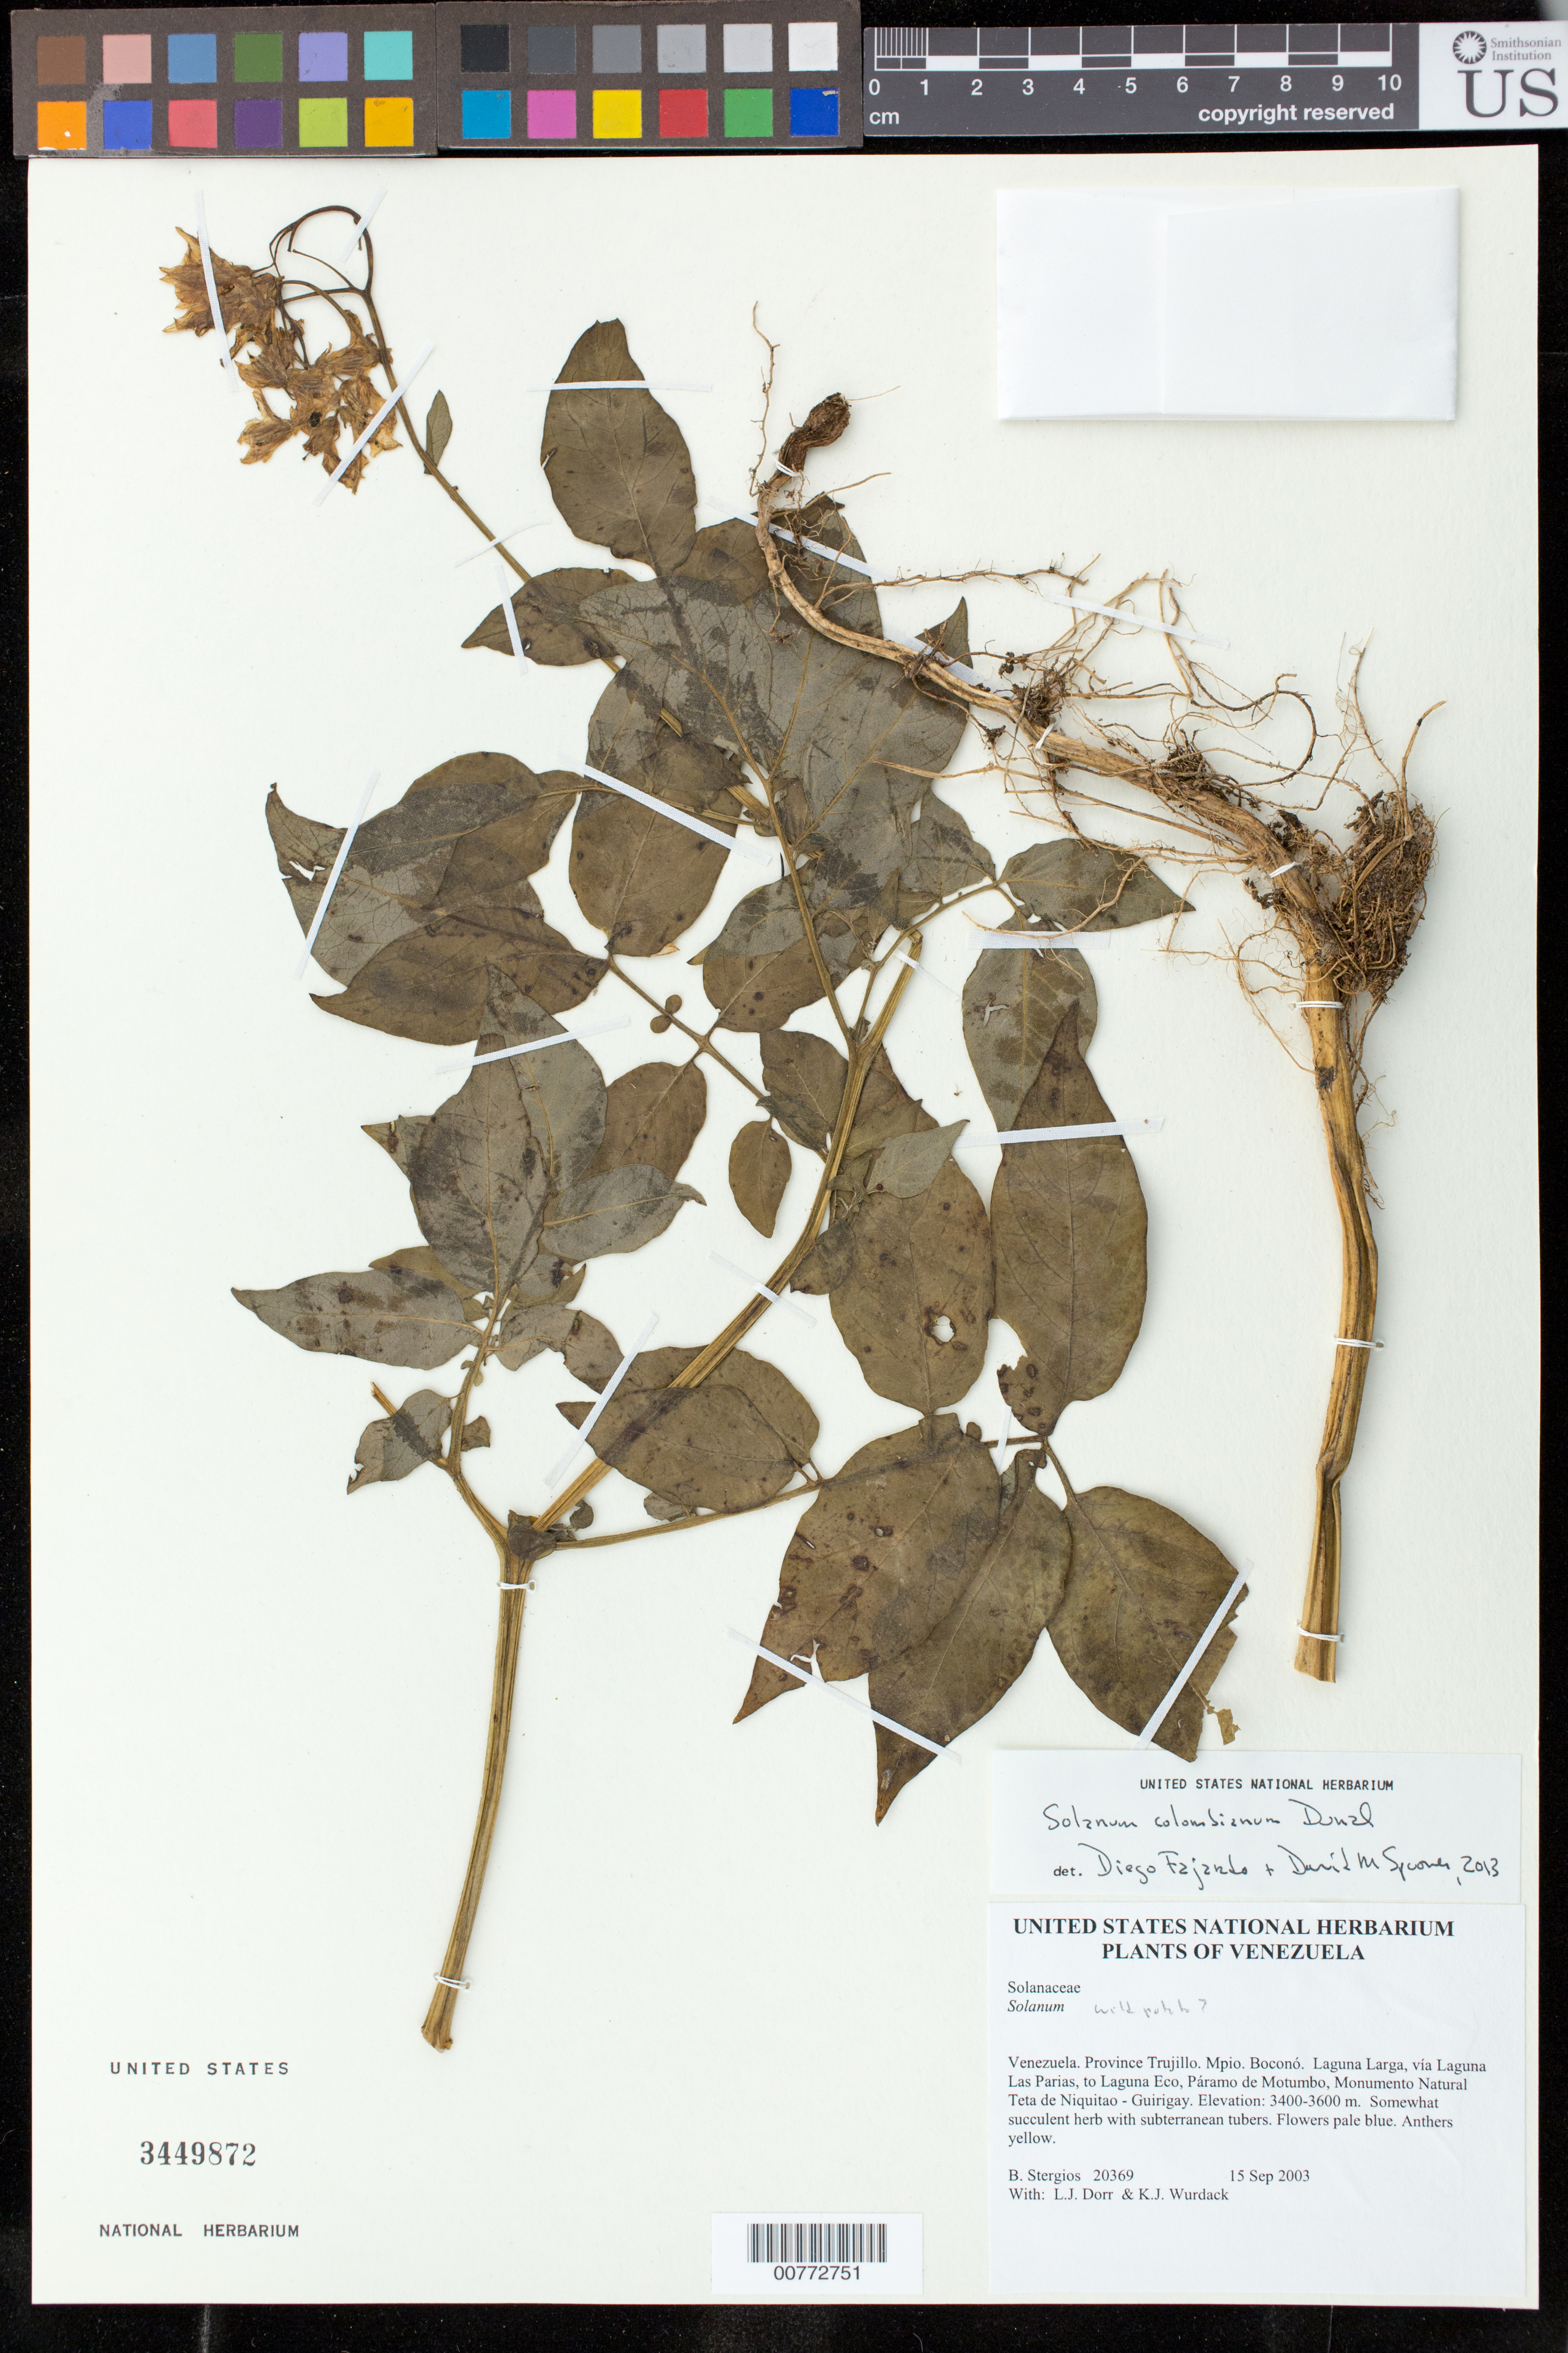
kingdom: Plantae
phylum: Tracheophyta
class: Magnoliopsida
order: Solanales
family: Solanaceae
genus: Solanum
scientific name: Solanum colombianum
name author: Dunal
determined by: Fajardo, Diego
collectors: B. G. Stergios, L. J. Dorr & K. Wurdack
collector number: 20369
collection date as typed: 15 Sep 2003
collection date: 2003-09-15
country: Venezuela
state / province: Trujillo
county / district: Boconó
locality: Laguna Larga, vía Laguna Las Parias, to Laguna Eco, Páramo de Motumbo, Monumento Natural Teta de Niquitao - Guirigay.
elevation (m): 3400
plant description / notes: NY, PORT, US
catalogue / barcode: US 3449872